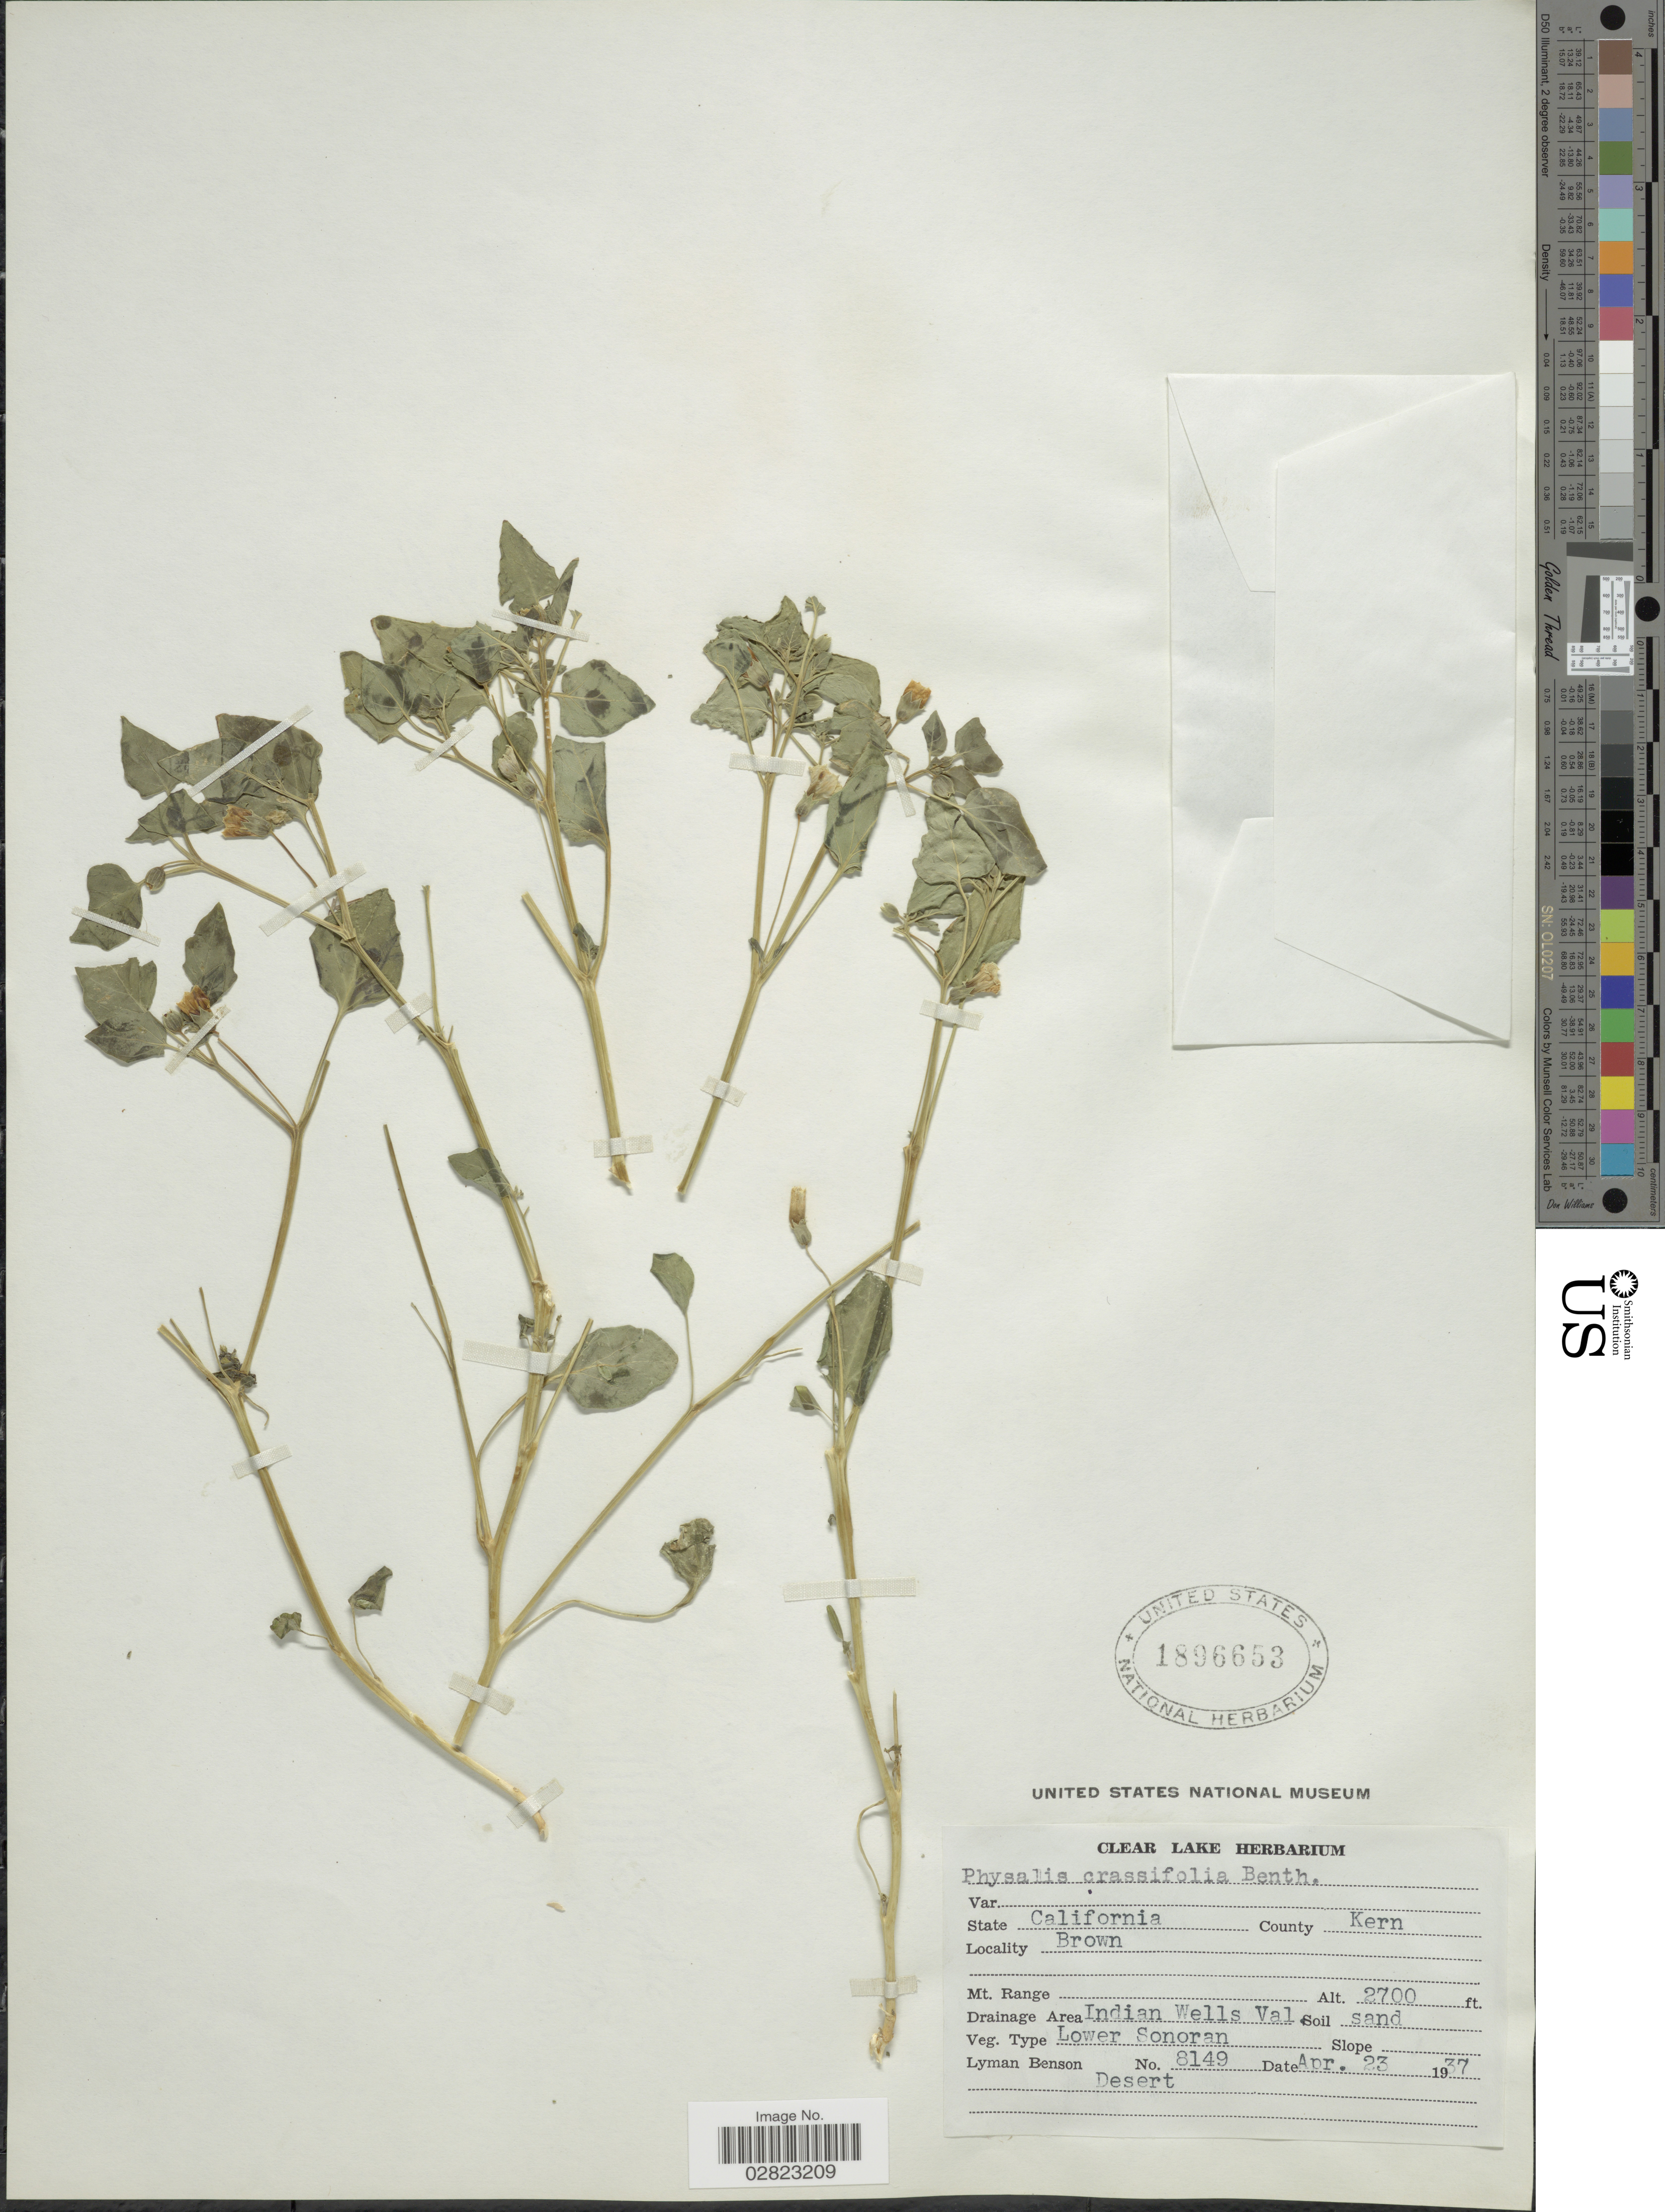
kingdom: Plantae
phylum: Tracheophyta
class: Magnoliopsida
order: Solanales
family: Solanaceae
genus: Physalis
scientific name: Physalis crassifolia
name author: Benth.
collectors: L. D. Benson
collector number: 8149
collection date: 1937-04-23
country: United States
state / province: California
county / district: Kern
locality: County Kern. Brown. Drainage Area Indian Wells Val. Lower Sonoran.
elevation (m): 823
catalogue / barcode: US 1896653